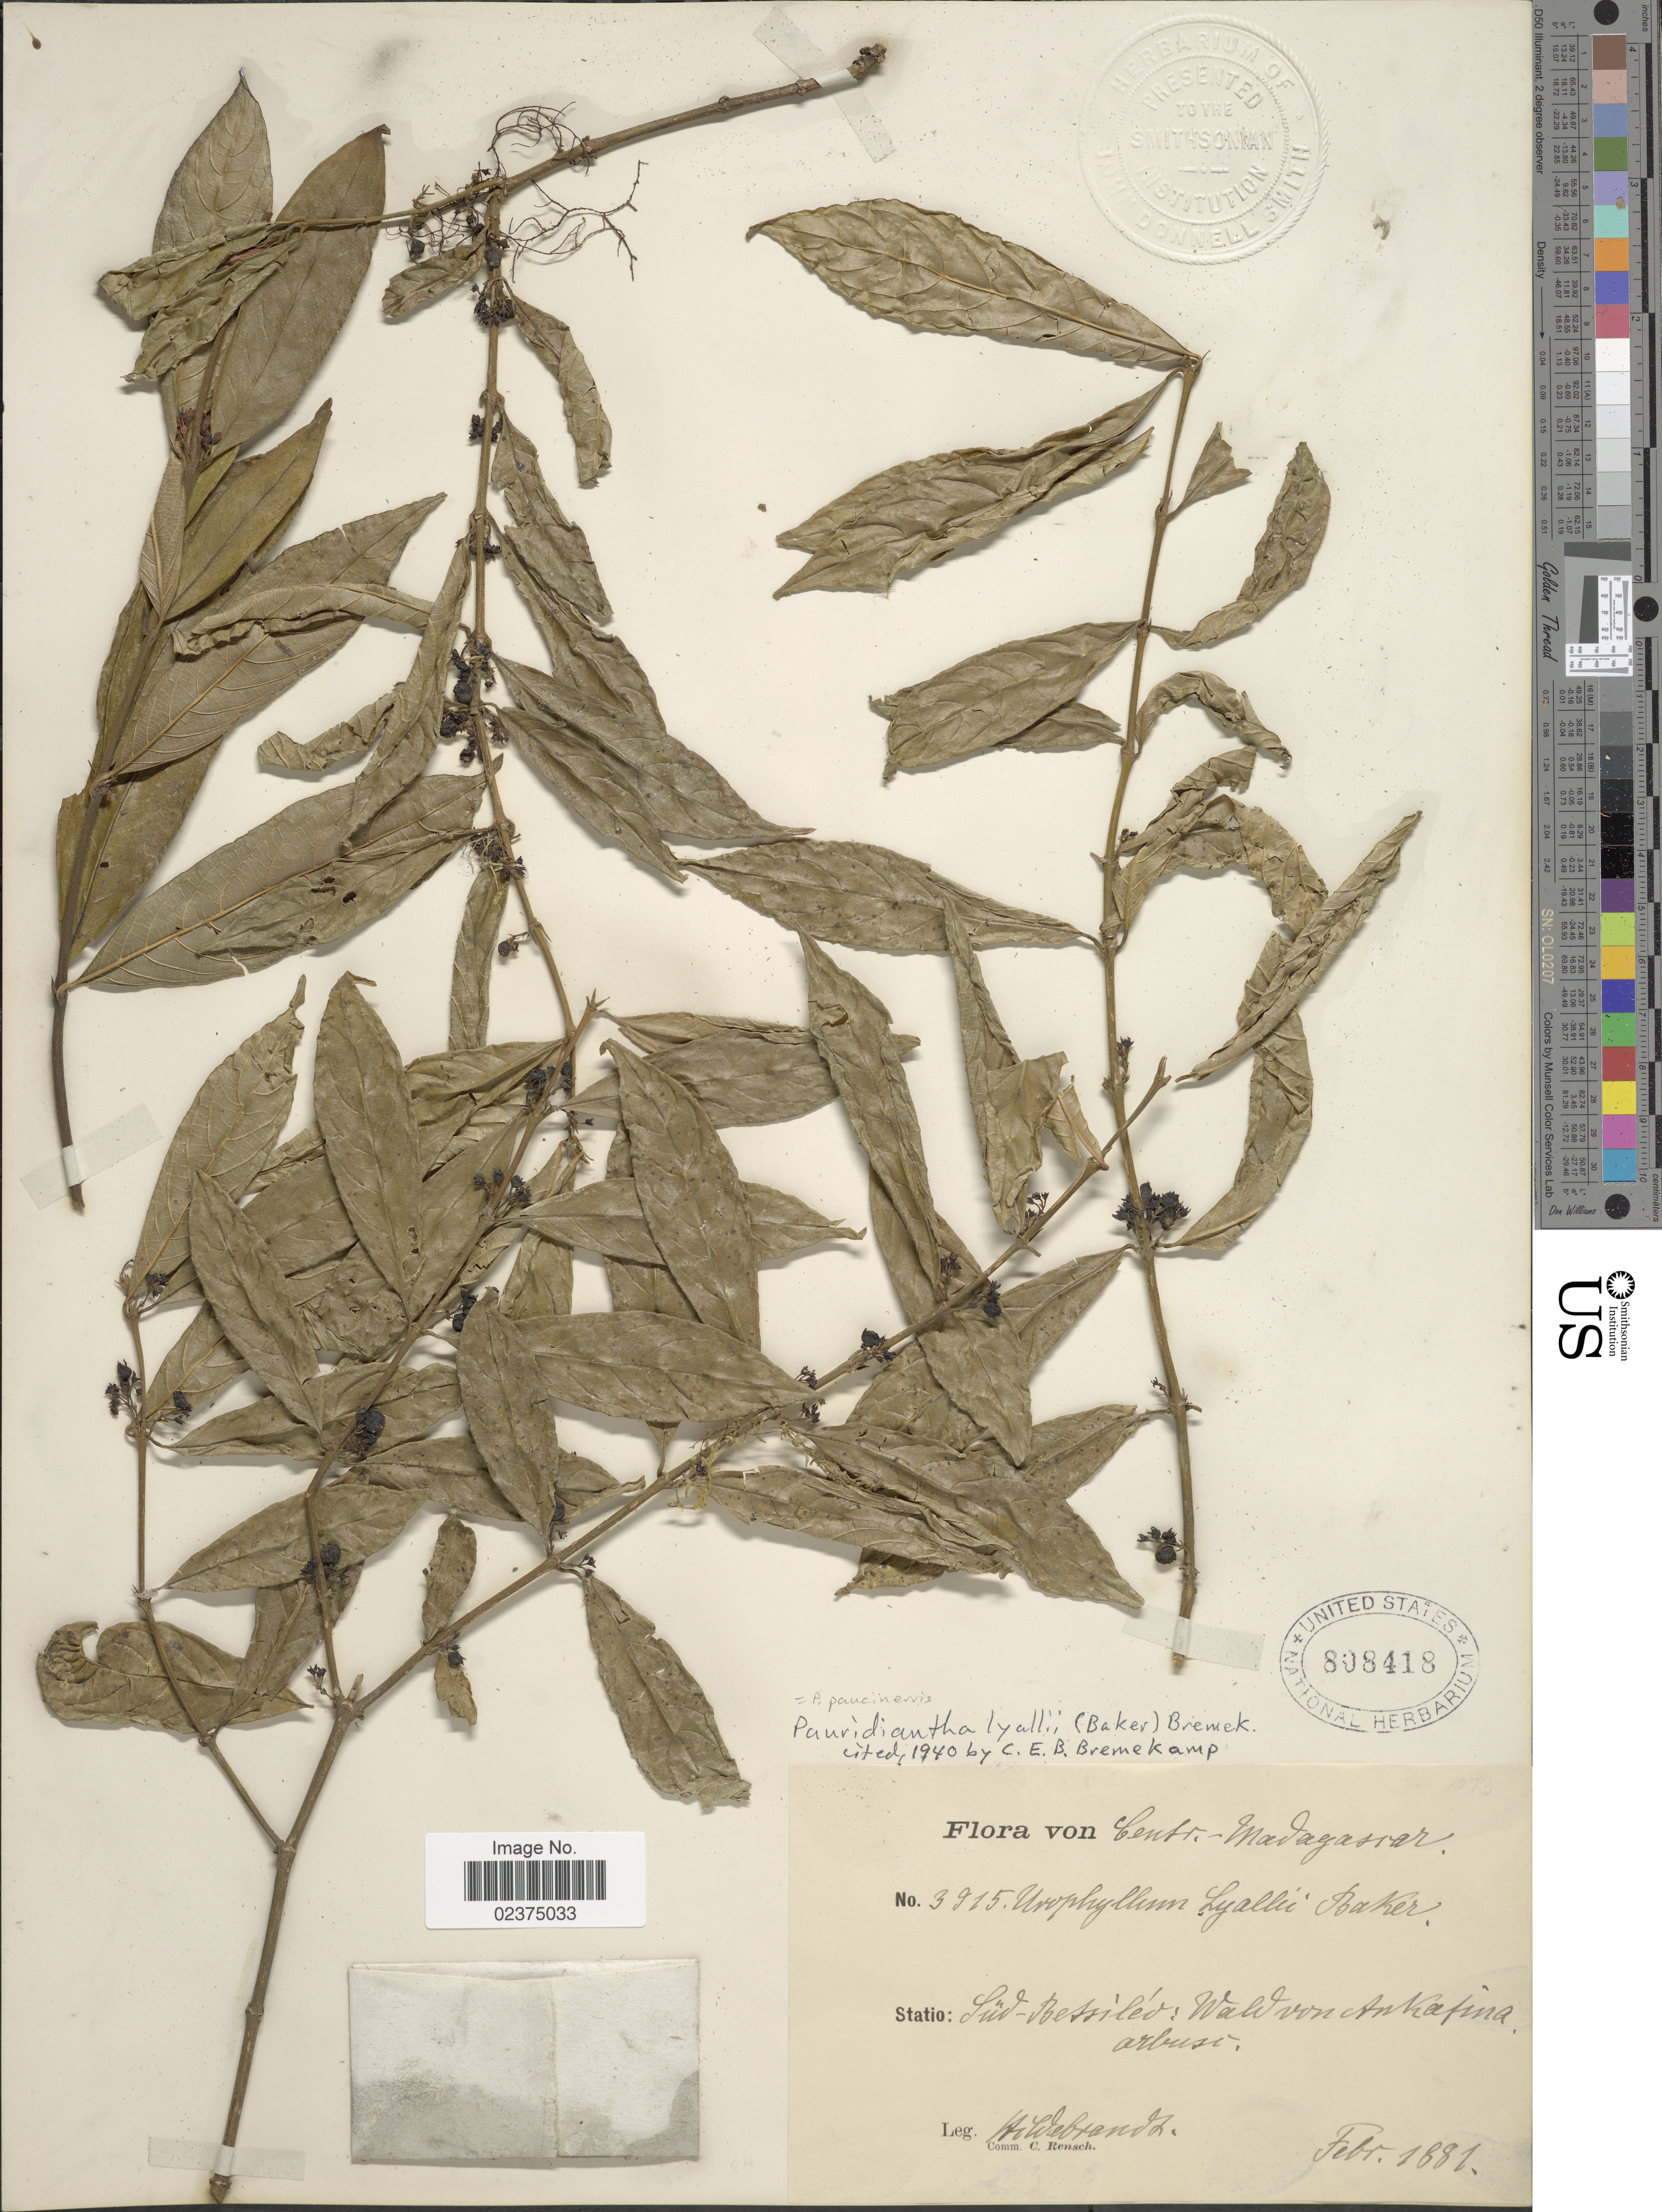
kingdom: Plantae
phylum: Tracheophyta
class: Magnoliopsida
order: Gentianales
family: Rubiaceae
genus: Pauridiantha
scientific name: Pauridiantha paucinervis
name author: (Hiern) Bremek.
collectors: J. Hildebrandt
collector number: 3915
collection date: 1881-02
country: Madagascar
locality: Centr.-Madagascar, Sud-Betsileo: Wald von Ankafina.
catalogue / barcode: US 808418